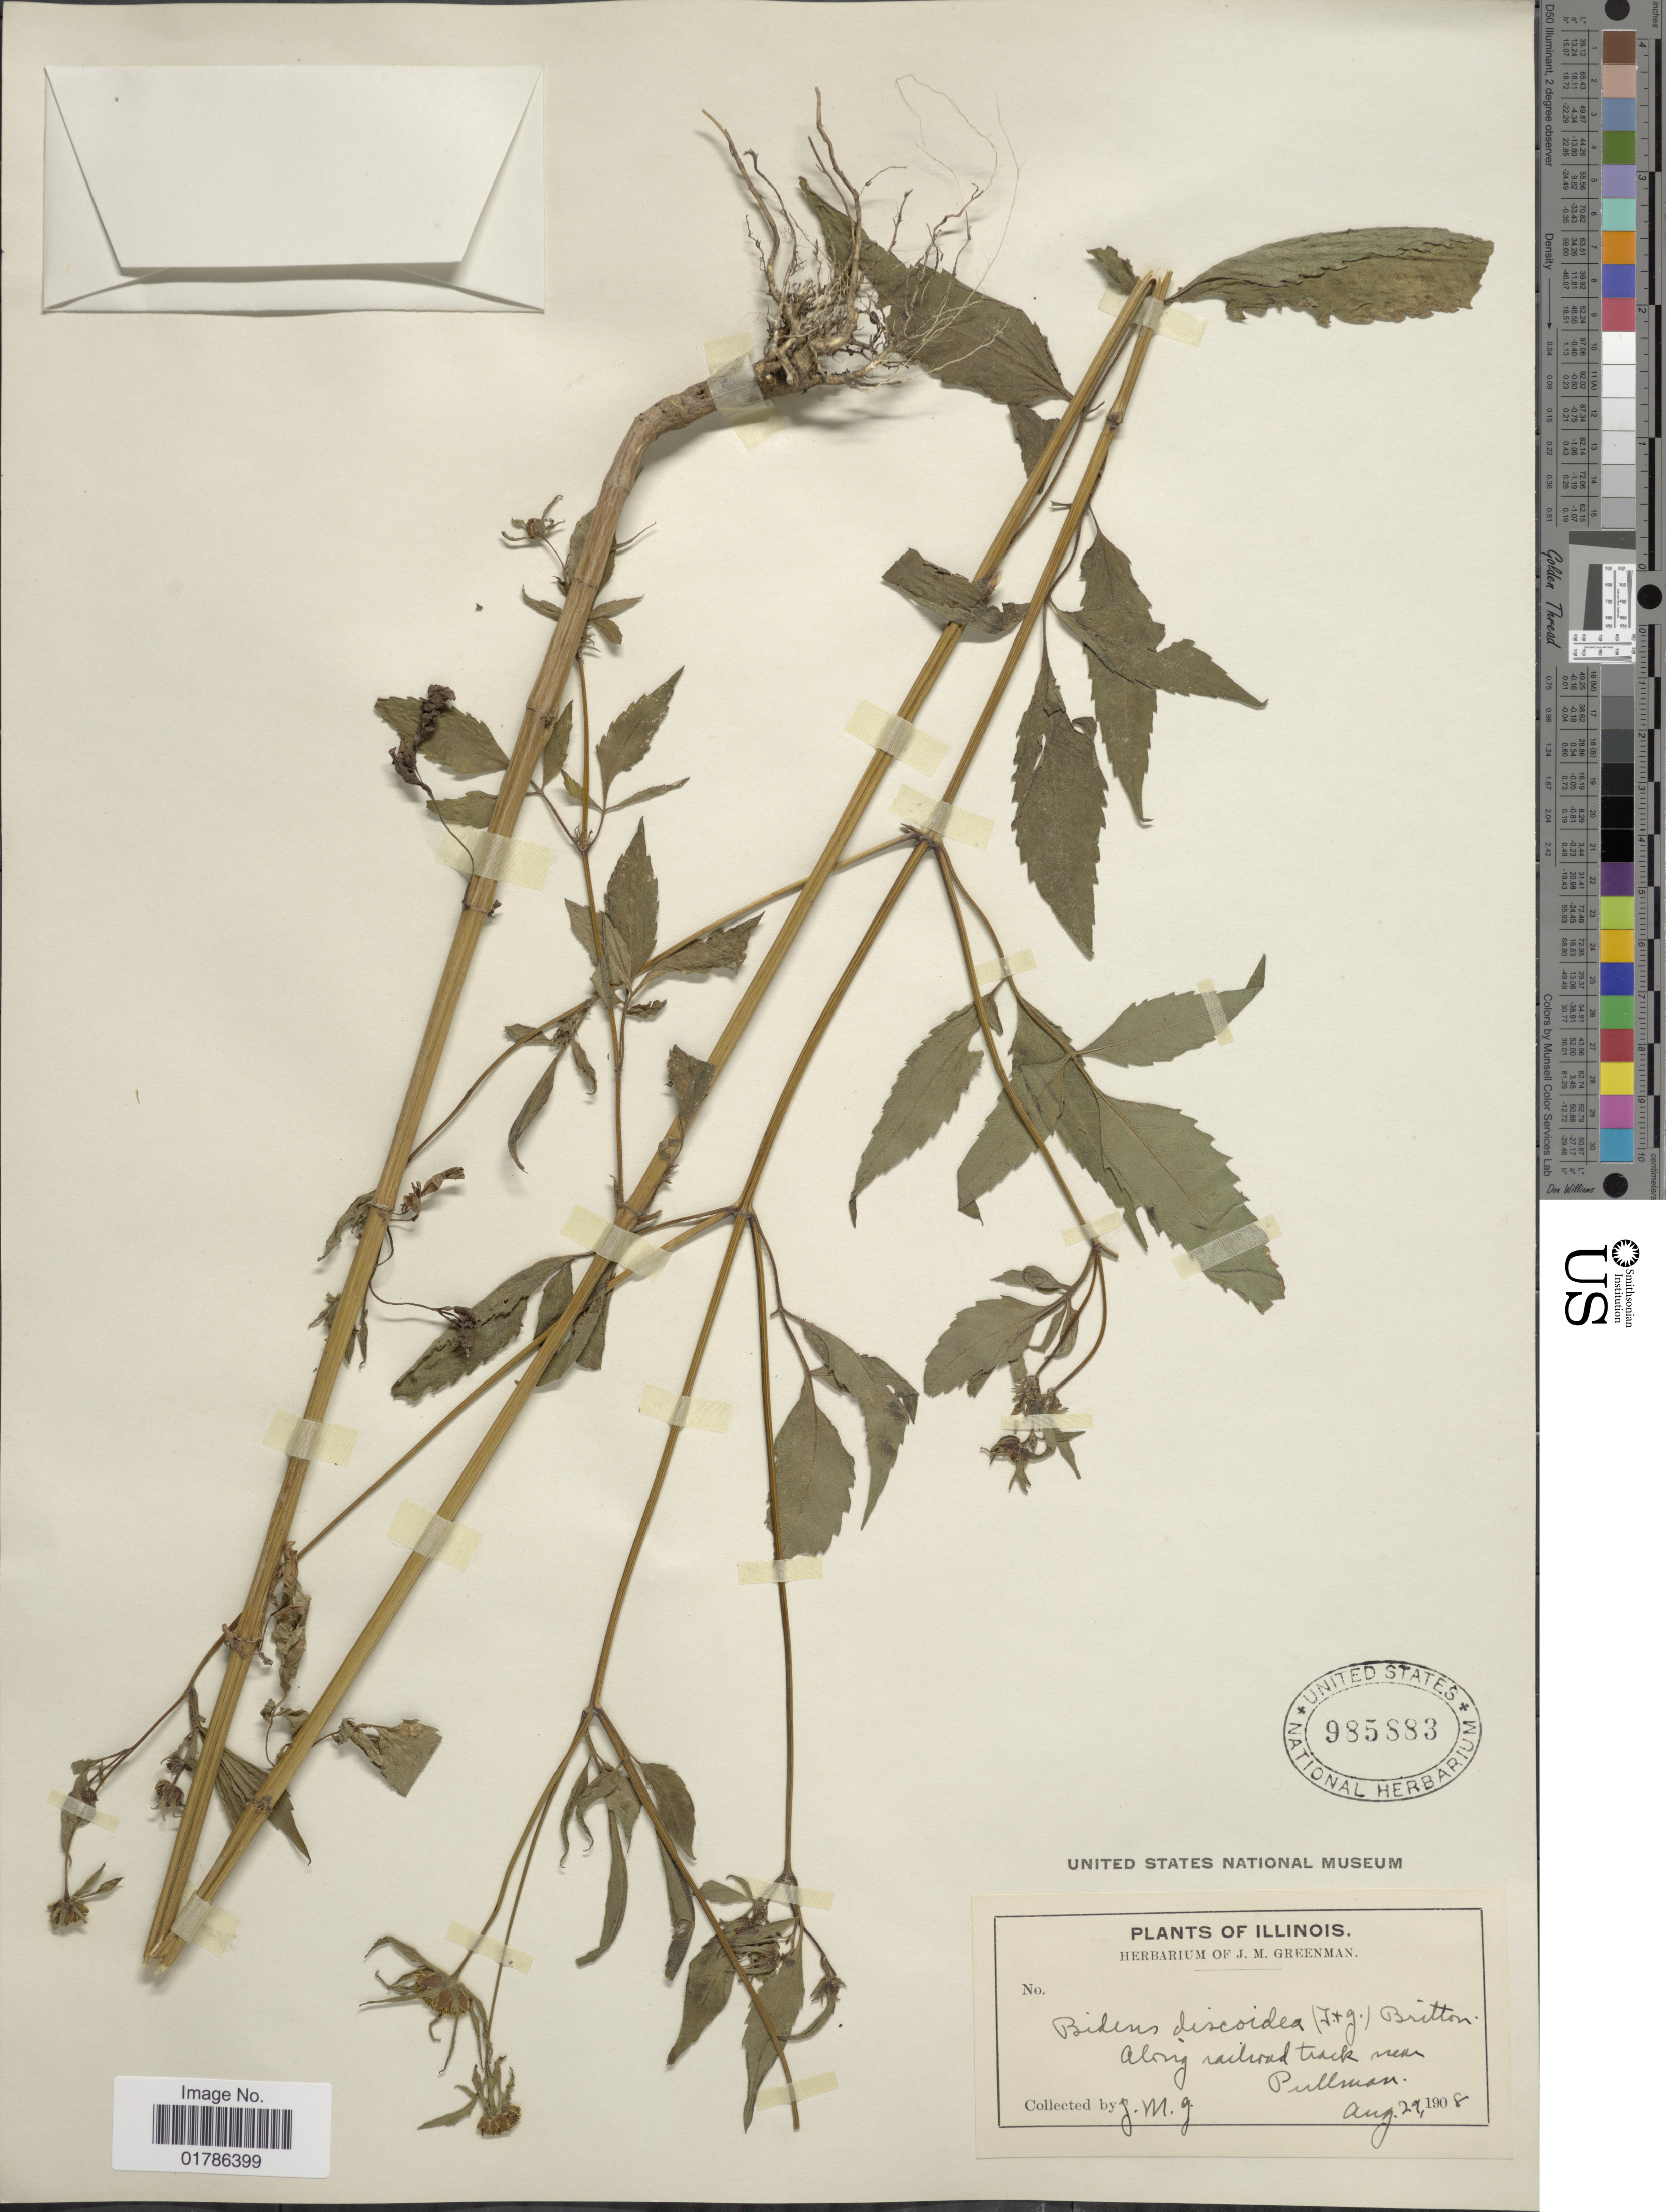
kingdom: Plantae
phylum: Tracheophyta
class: Magnoliopsida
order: Asterales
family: Asteraceae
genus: Bidens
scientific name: Bidens discoidea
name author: (Torr. & A. Gray) Britton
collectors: J. M. Greenman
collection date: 1908-08-29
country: United States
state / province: Illinois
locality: Along railroad track near Pullman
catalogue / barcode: US 985883